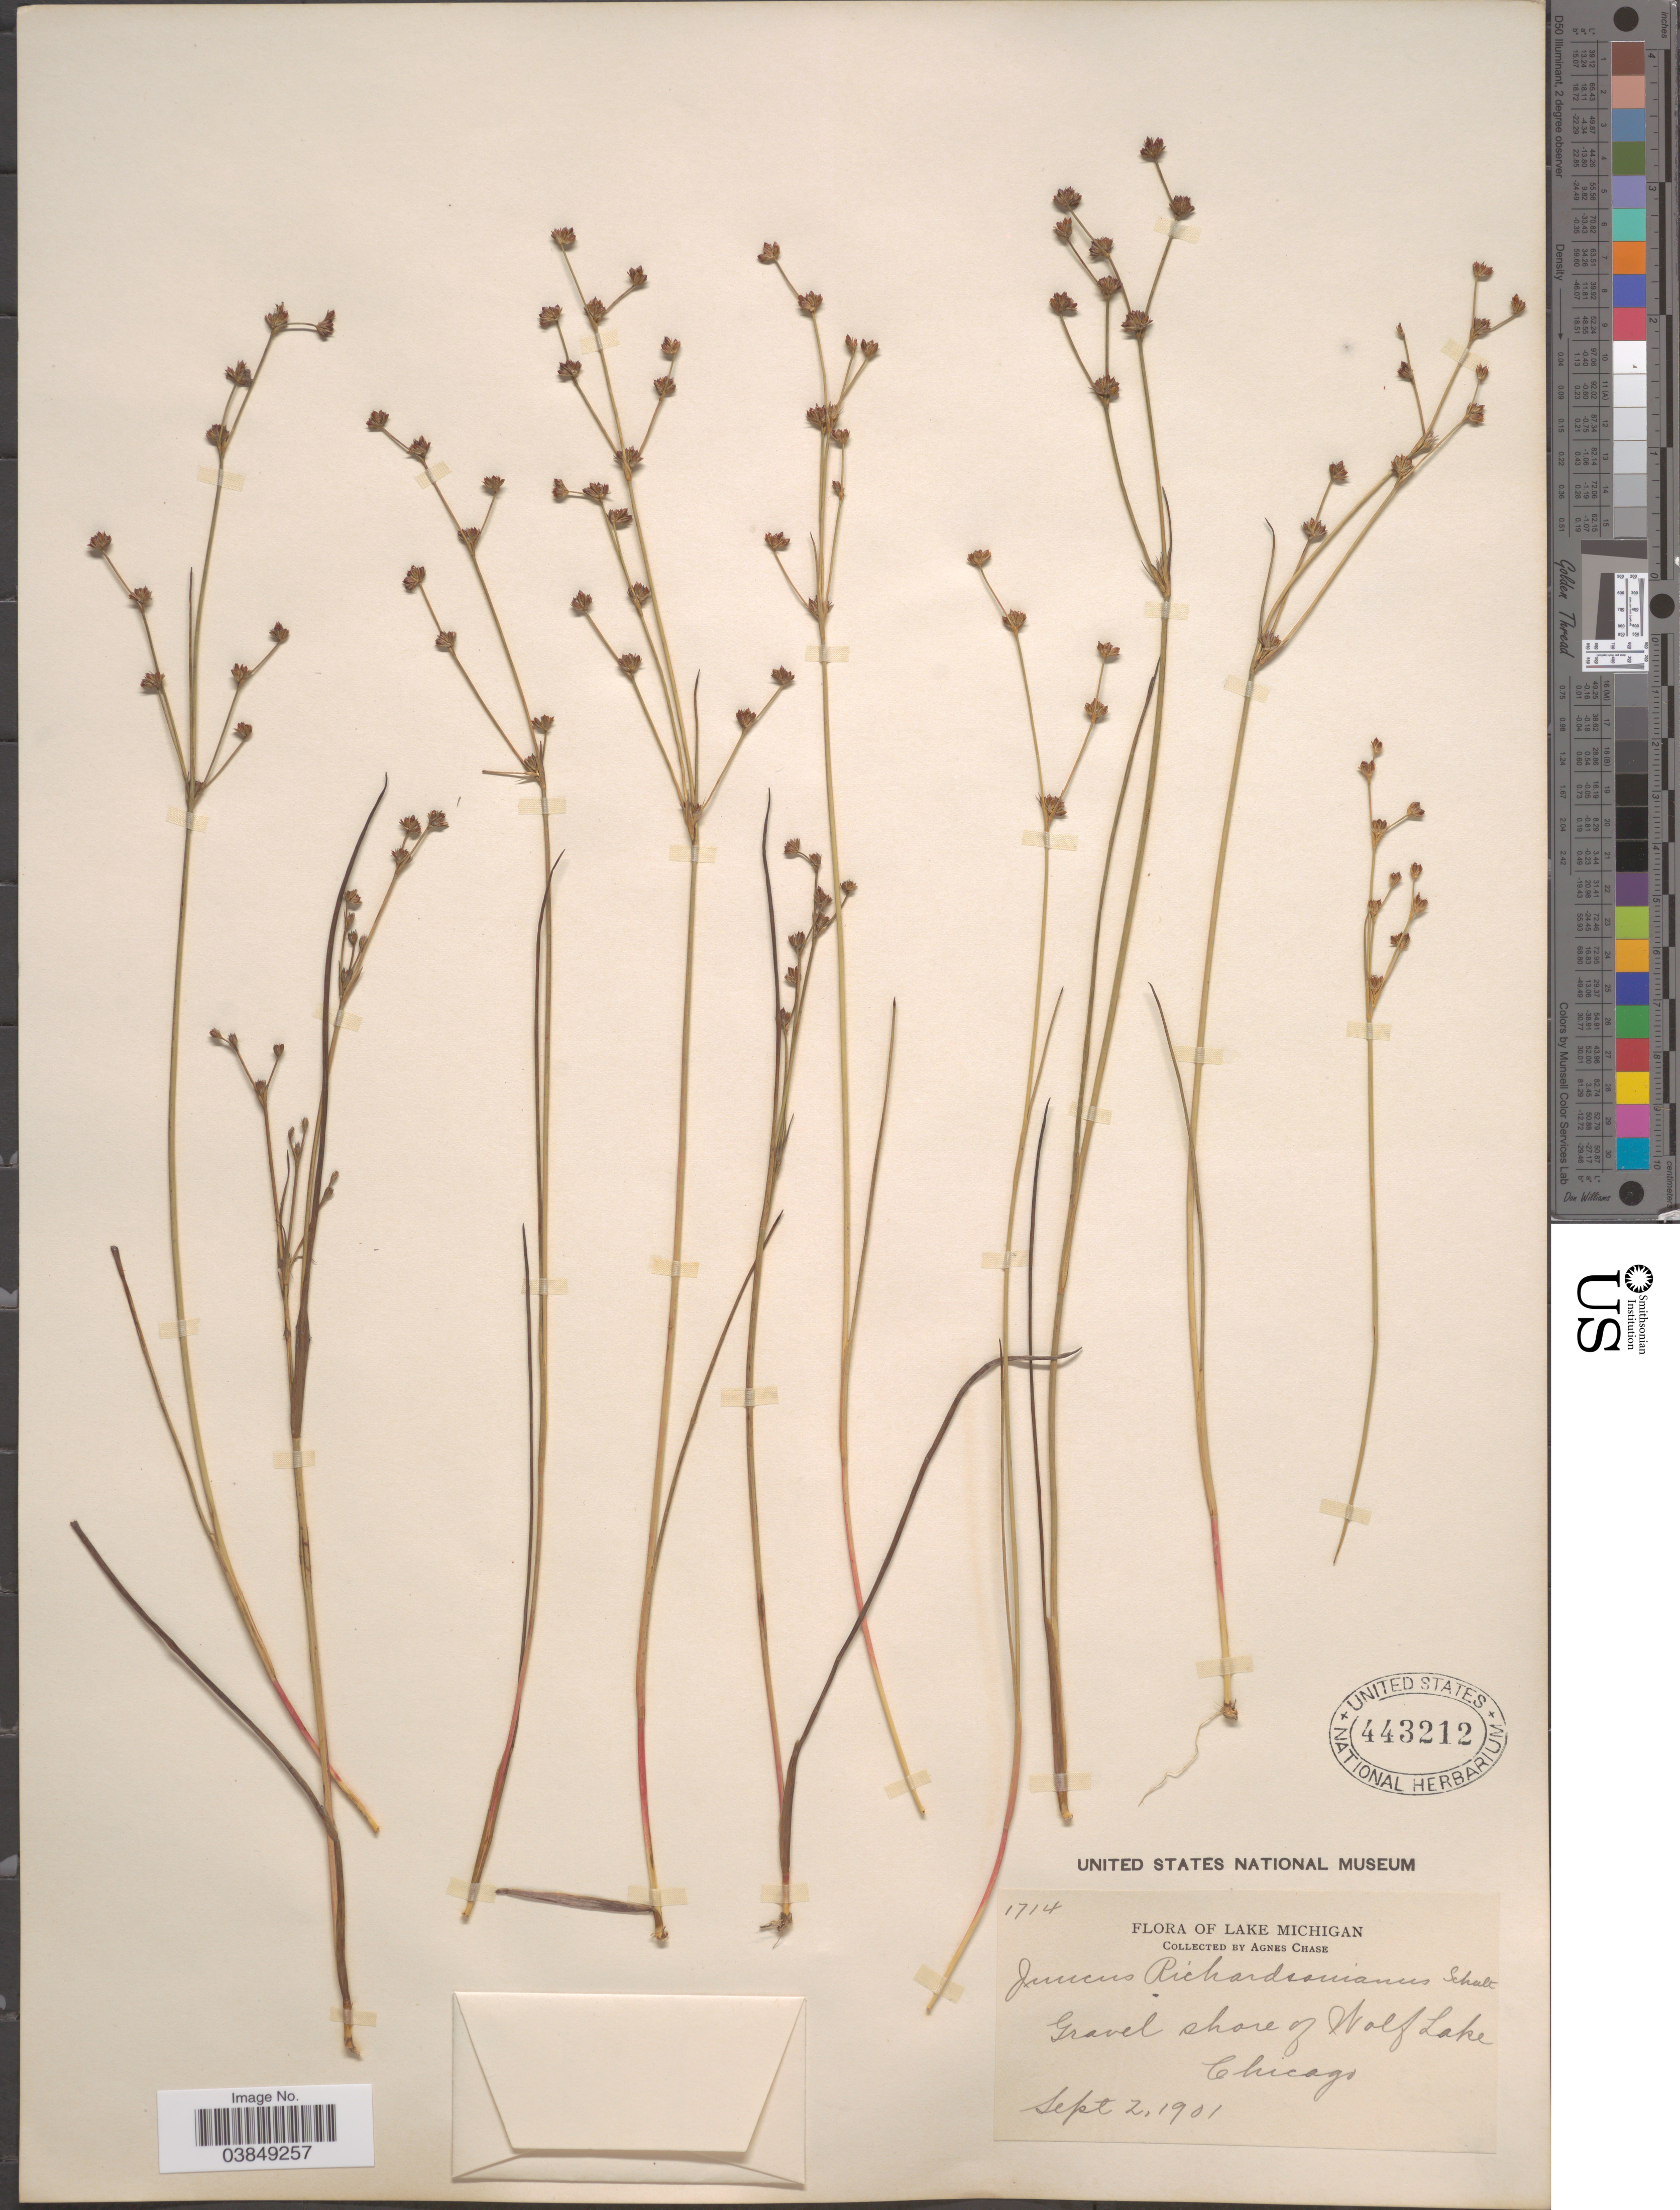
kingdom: Plantae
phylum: Tracheophyta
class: Liliopsida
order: Poales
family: Juncaceae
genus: Juncus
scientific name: Juncus rariflorus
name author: Hartm.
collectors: A. Chase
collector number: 1714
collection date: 1901-09-02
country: United States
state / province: Michigan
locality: Lake Michigan. Gravel shore of Wolf Lake. Chicago.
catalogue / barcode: US 443212